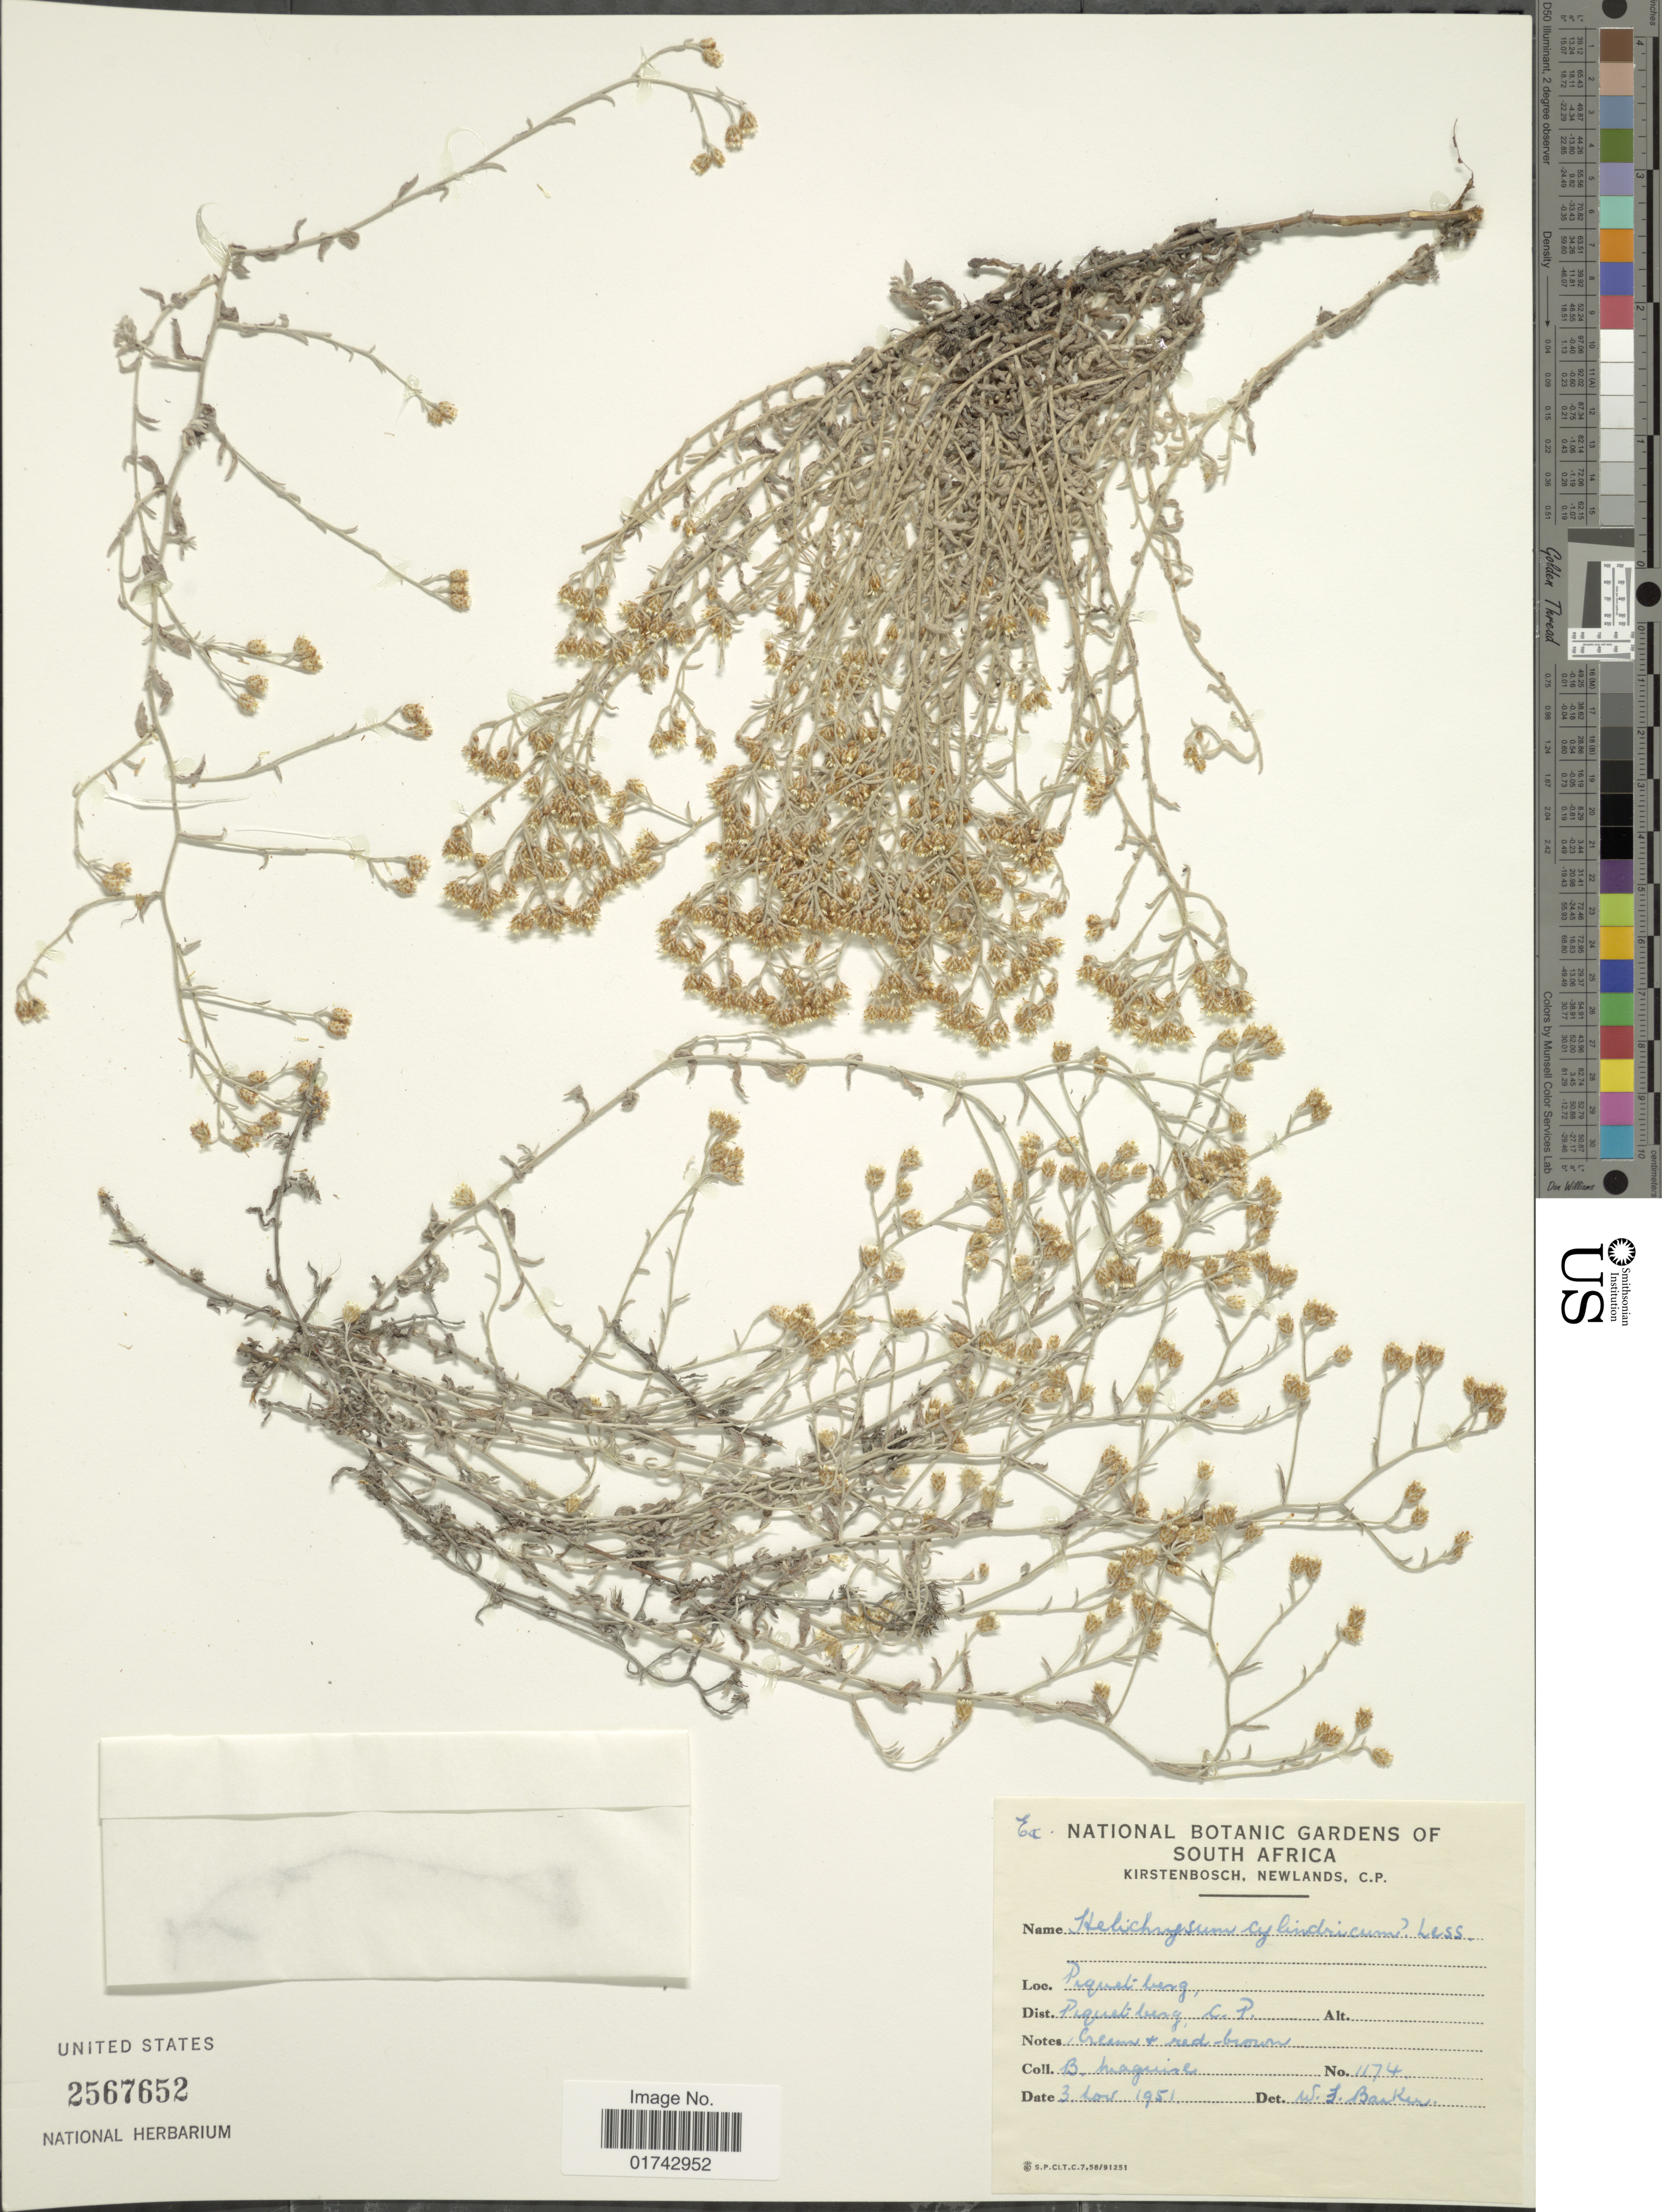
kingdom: Plantae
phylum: Tracheophyta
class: Magnoliopsida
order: Asterales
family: Asteraceae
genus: Helichrysum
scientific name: Helichrysum cylindricum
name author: D. Don ex G. Don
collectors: B. Maguire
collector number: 1174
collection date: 1951-11-03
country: South Africa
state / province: Western Cape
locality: C. P. Piquetberg, Dist. Piquetberg, C. P.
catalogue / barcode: US 2567652